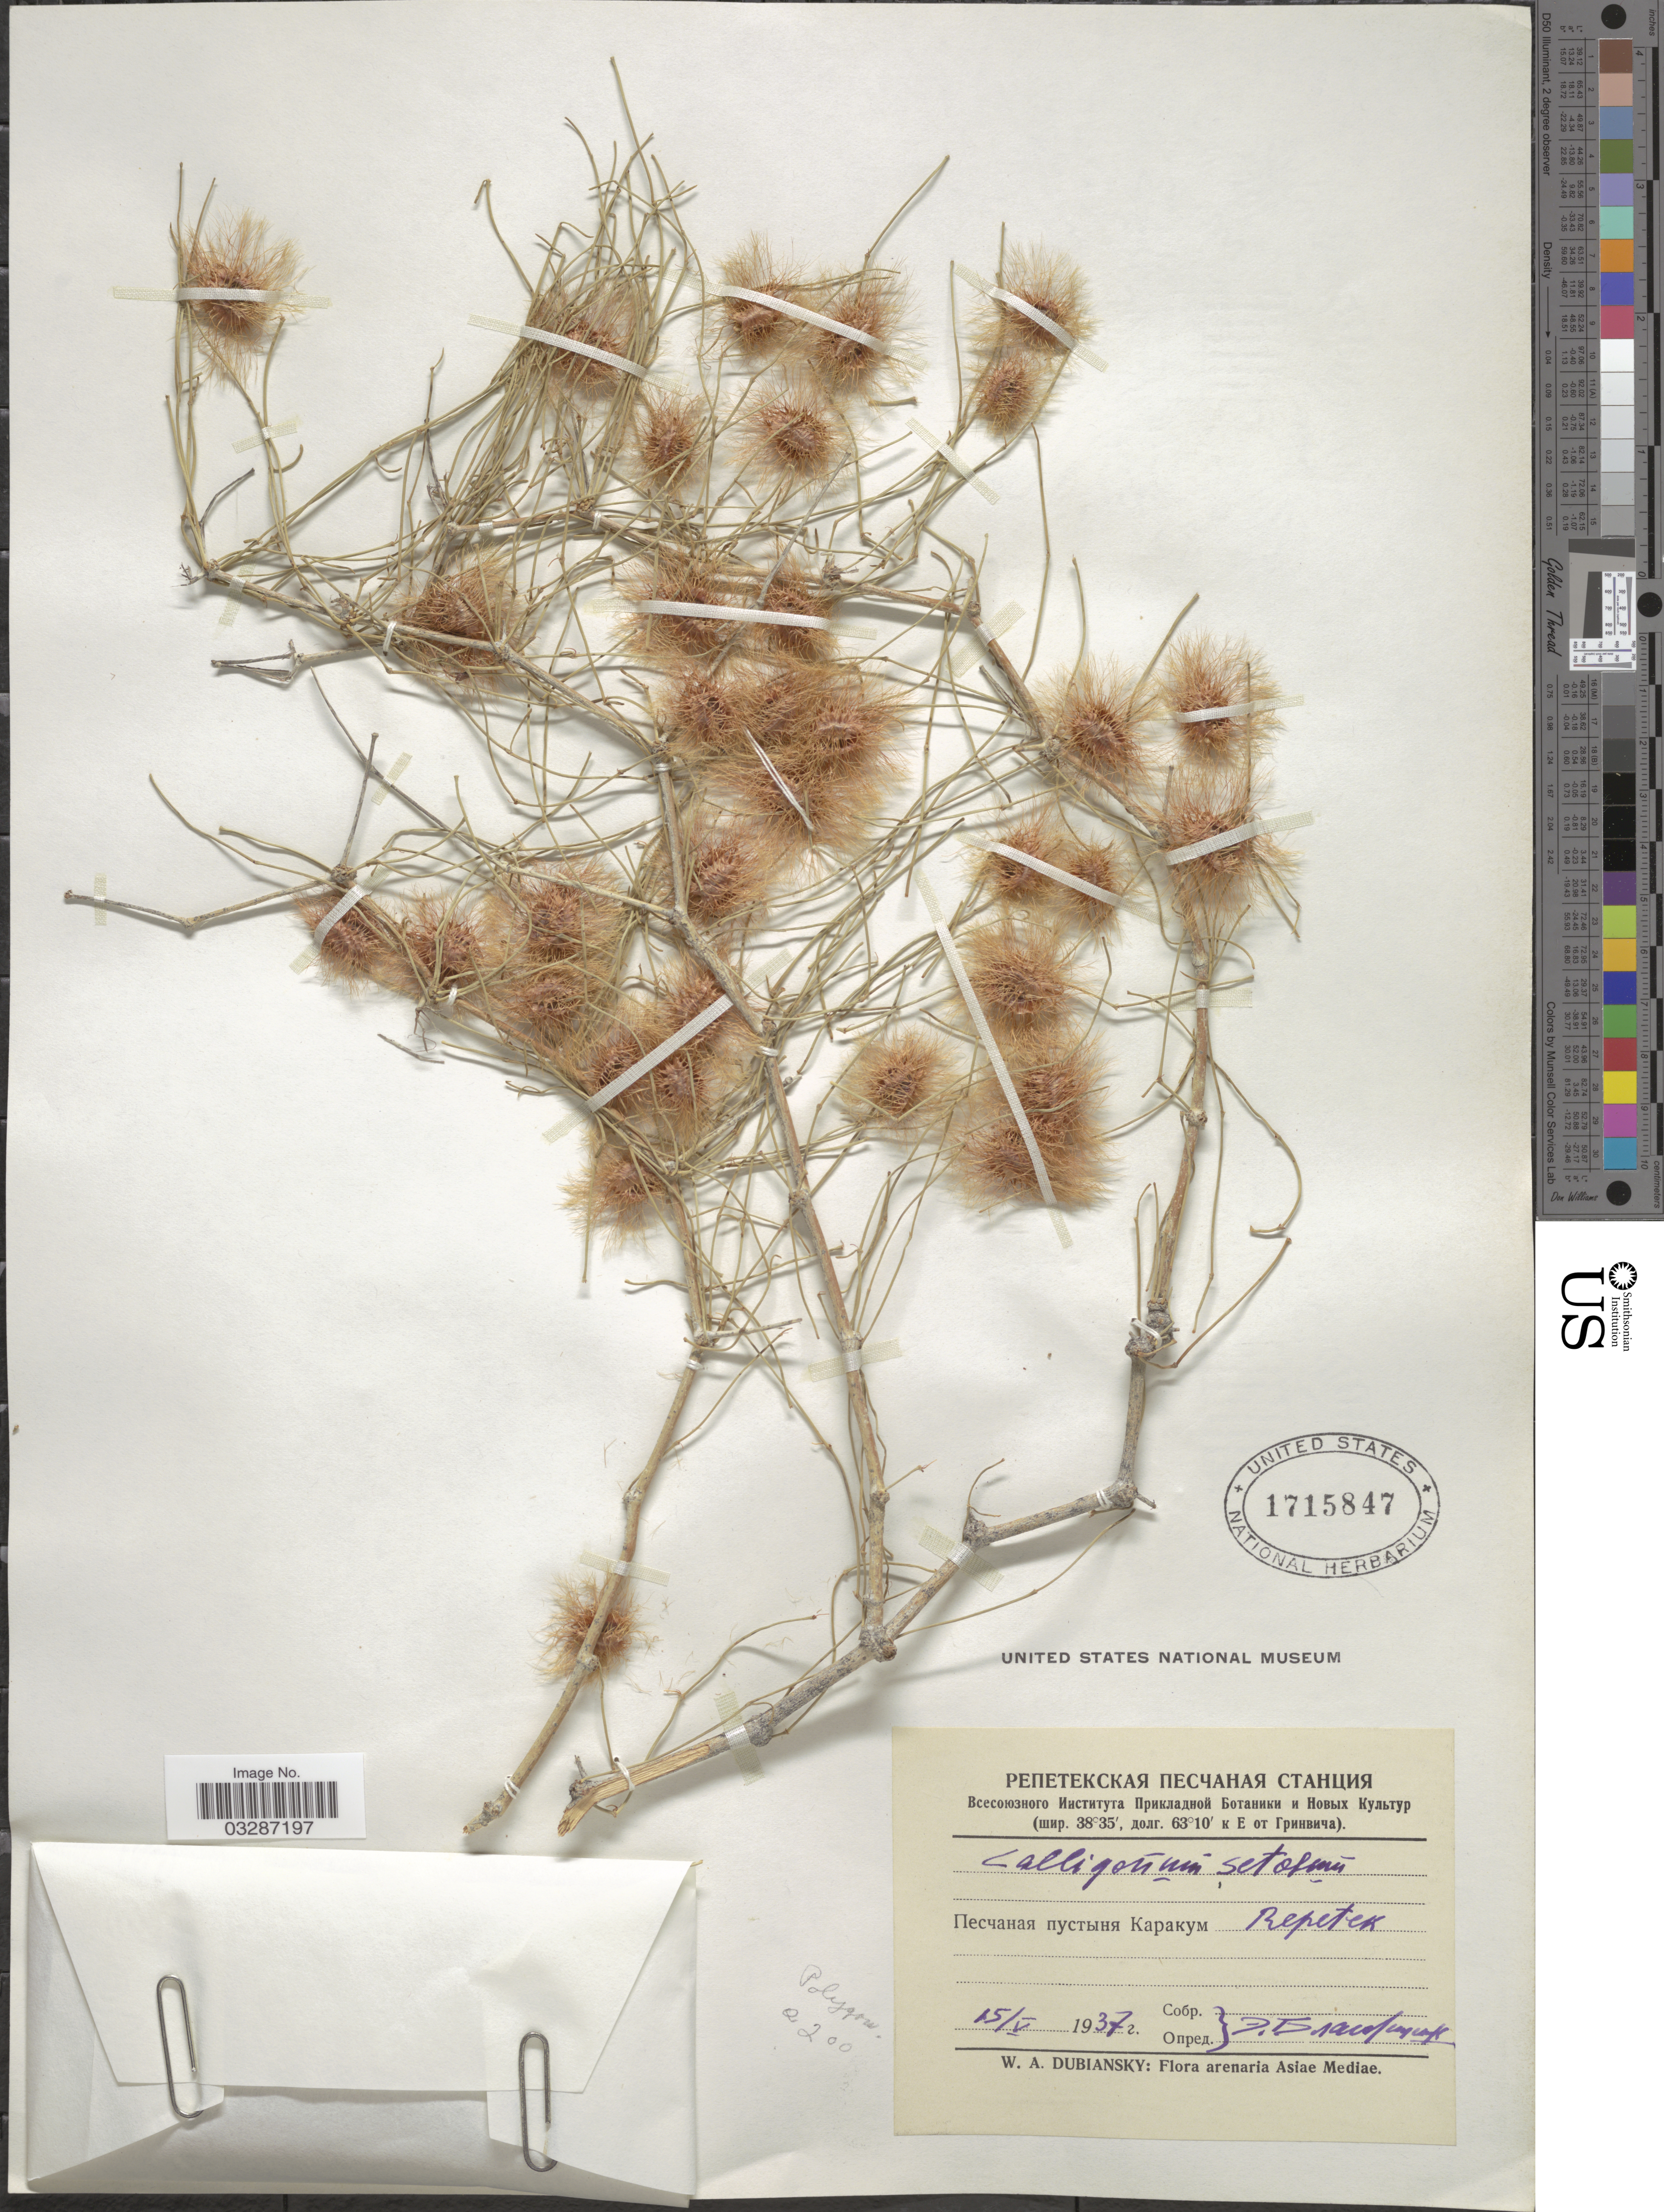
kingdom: Plantae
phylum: Tracheophyta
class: Magnoliopsida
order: Caryophyllales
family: Polygonaceae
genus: Calligonum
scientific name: Calligonum setosum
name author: (Litv.) Litv.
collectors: E. Blagoveshenskiy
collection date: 1937-05-15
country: Turkmenistan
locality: Arenaria Asiae Mediae. Karakum Desert, Repetek.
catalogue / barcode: US 1715847